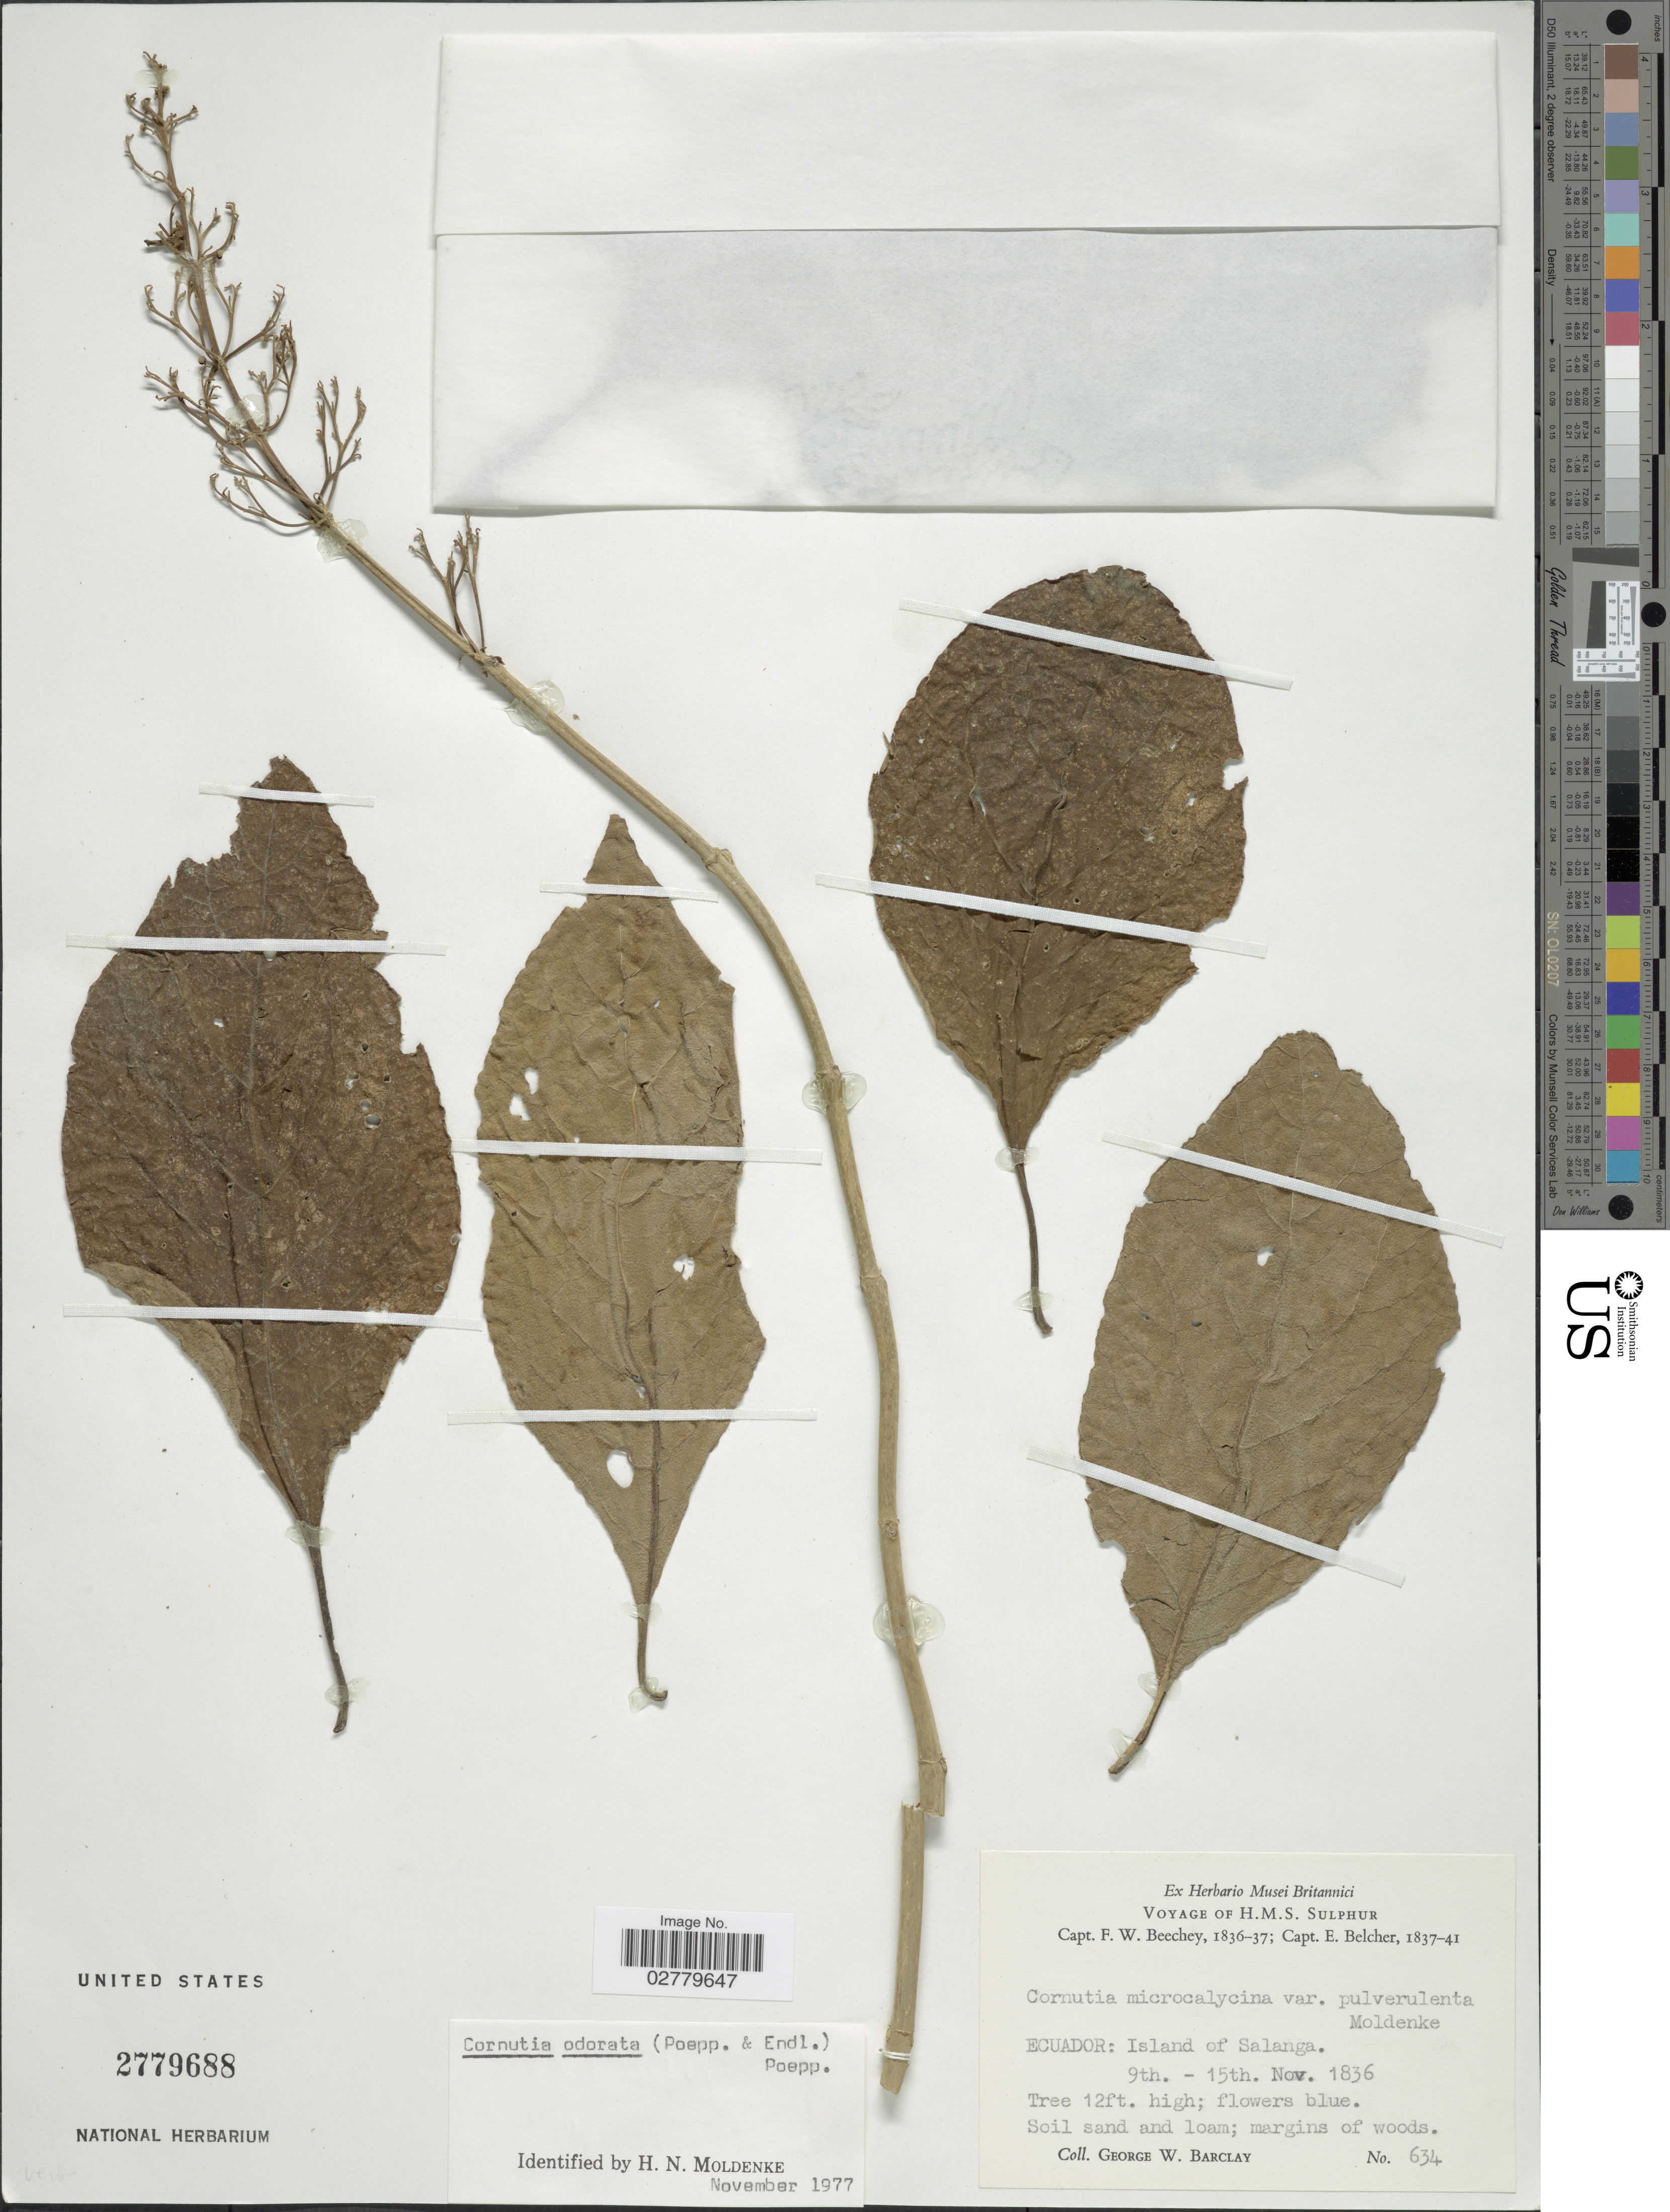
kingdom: Plantae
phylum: Tracheophyta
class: Magnoliopsida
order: Lamiales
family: Lamiaceae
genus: Cornutia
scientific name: Cornutia odorata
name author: (Poepp.) Schauer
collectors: G. W. Barclay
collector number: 634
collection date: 1836-11-09/1836-11-15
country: Ecuador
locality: Islands of Salanga.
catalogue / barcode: US 2779688